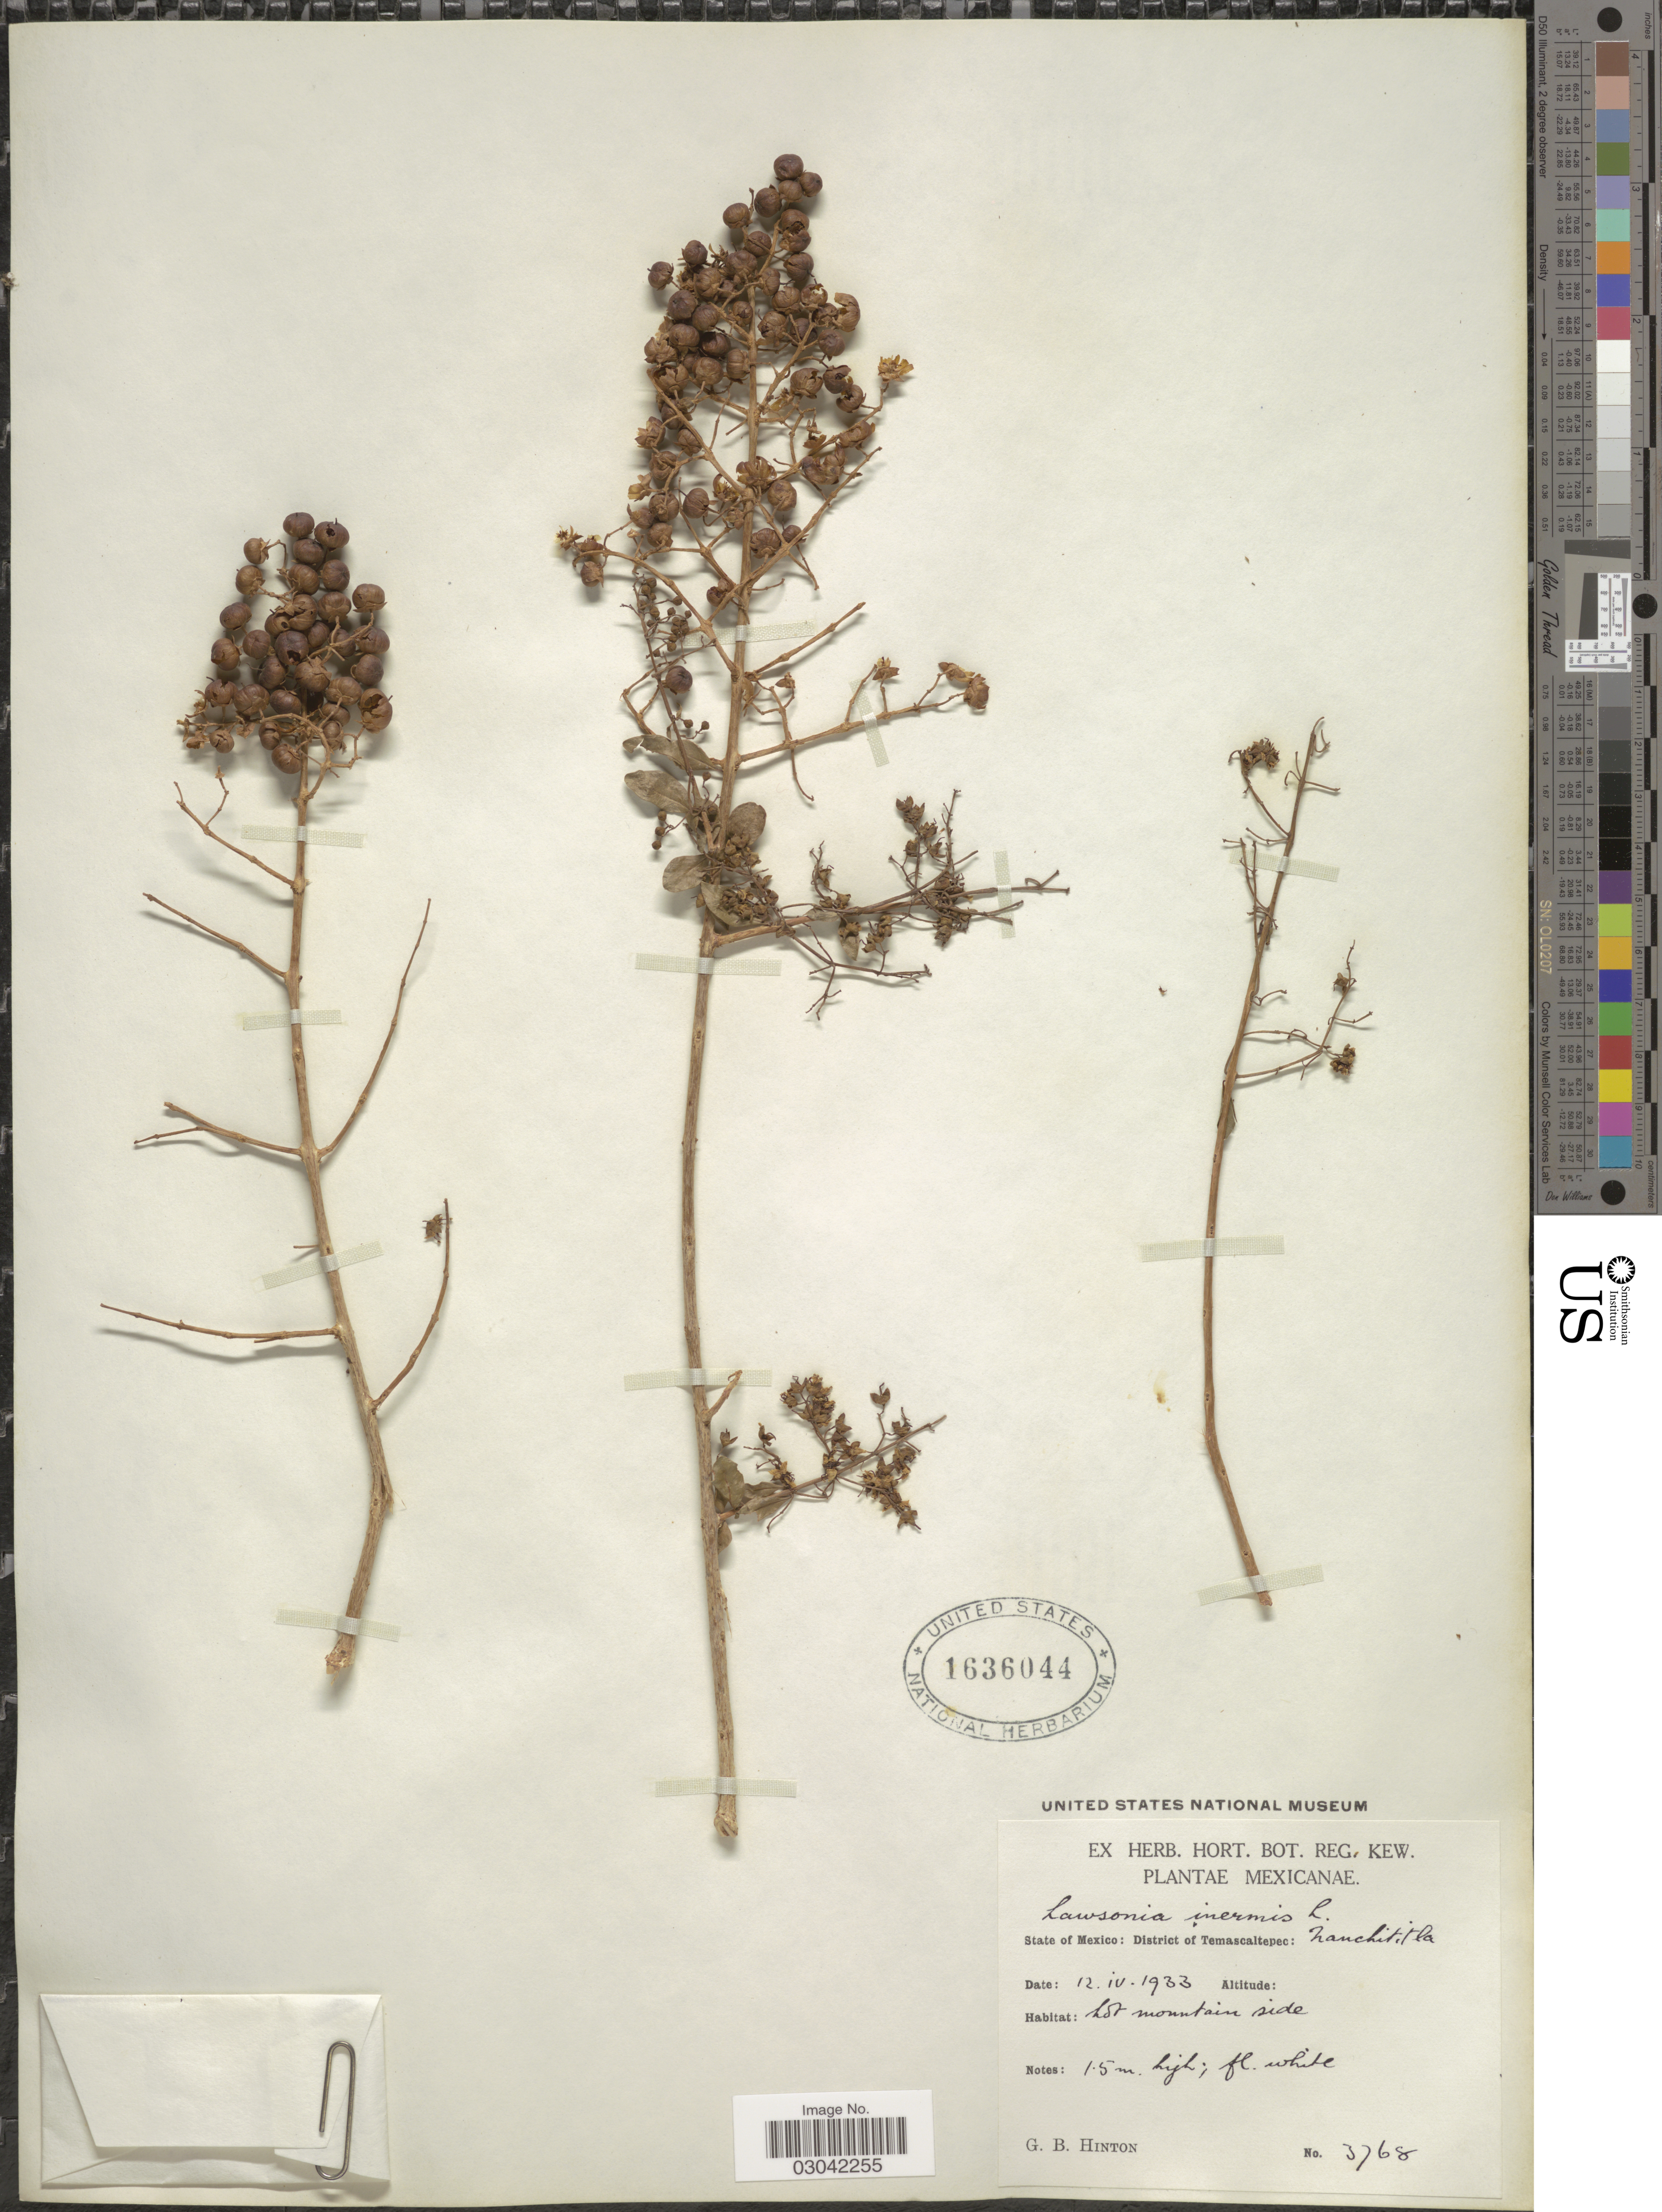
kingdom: Plantae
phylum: Tracheophyta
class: Magnoliopsida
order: Myrtales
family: Lythraceae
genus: Lawsonia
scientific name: Lawsonia inermis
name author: L.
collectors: G. B. Hinton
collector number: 3768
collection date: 1933-04-12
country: Mexico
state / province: México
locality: District of Temascaltepec: Zanchititla.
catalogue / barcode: US 1636044